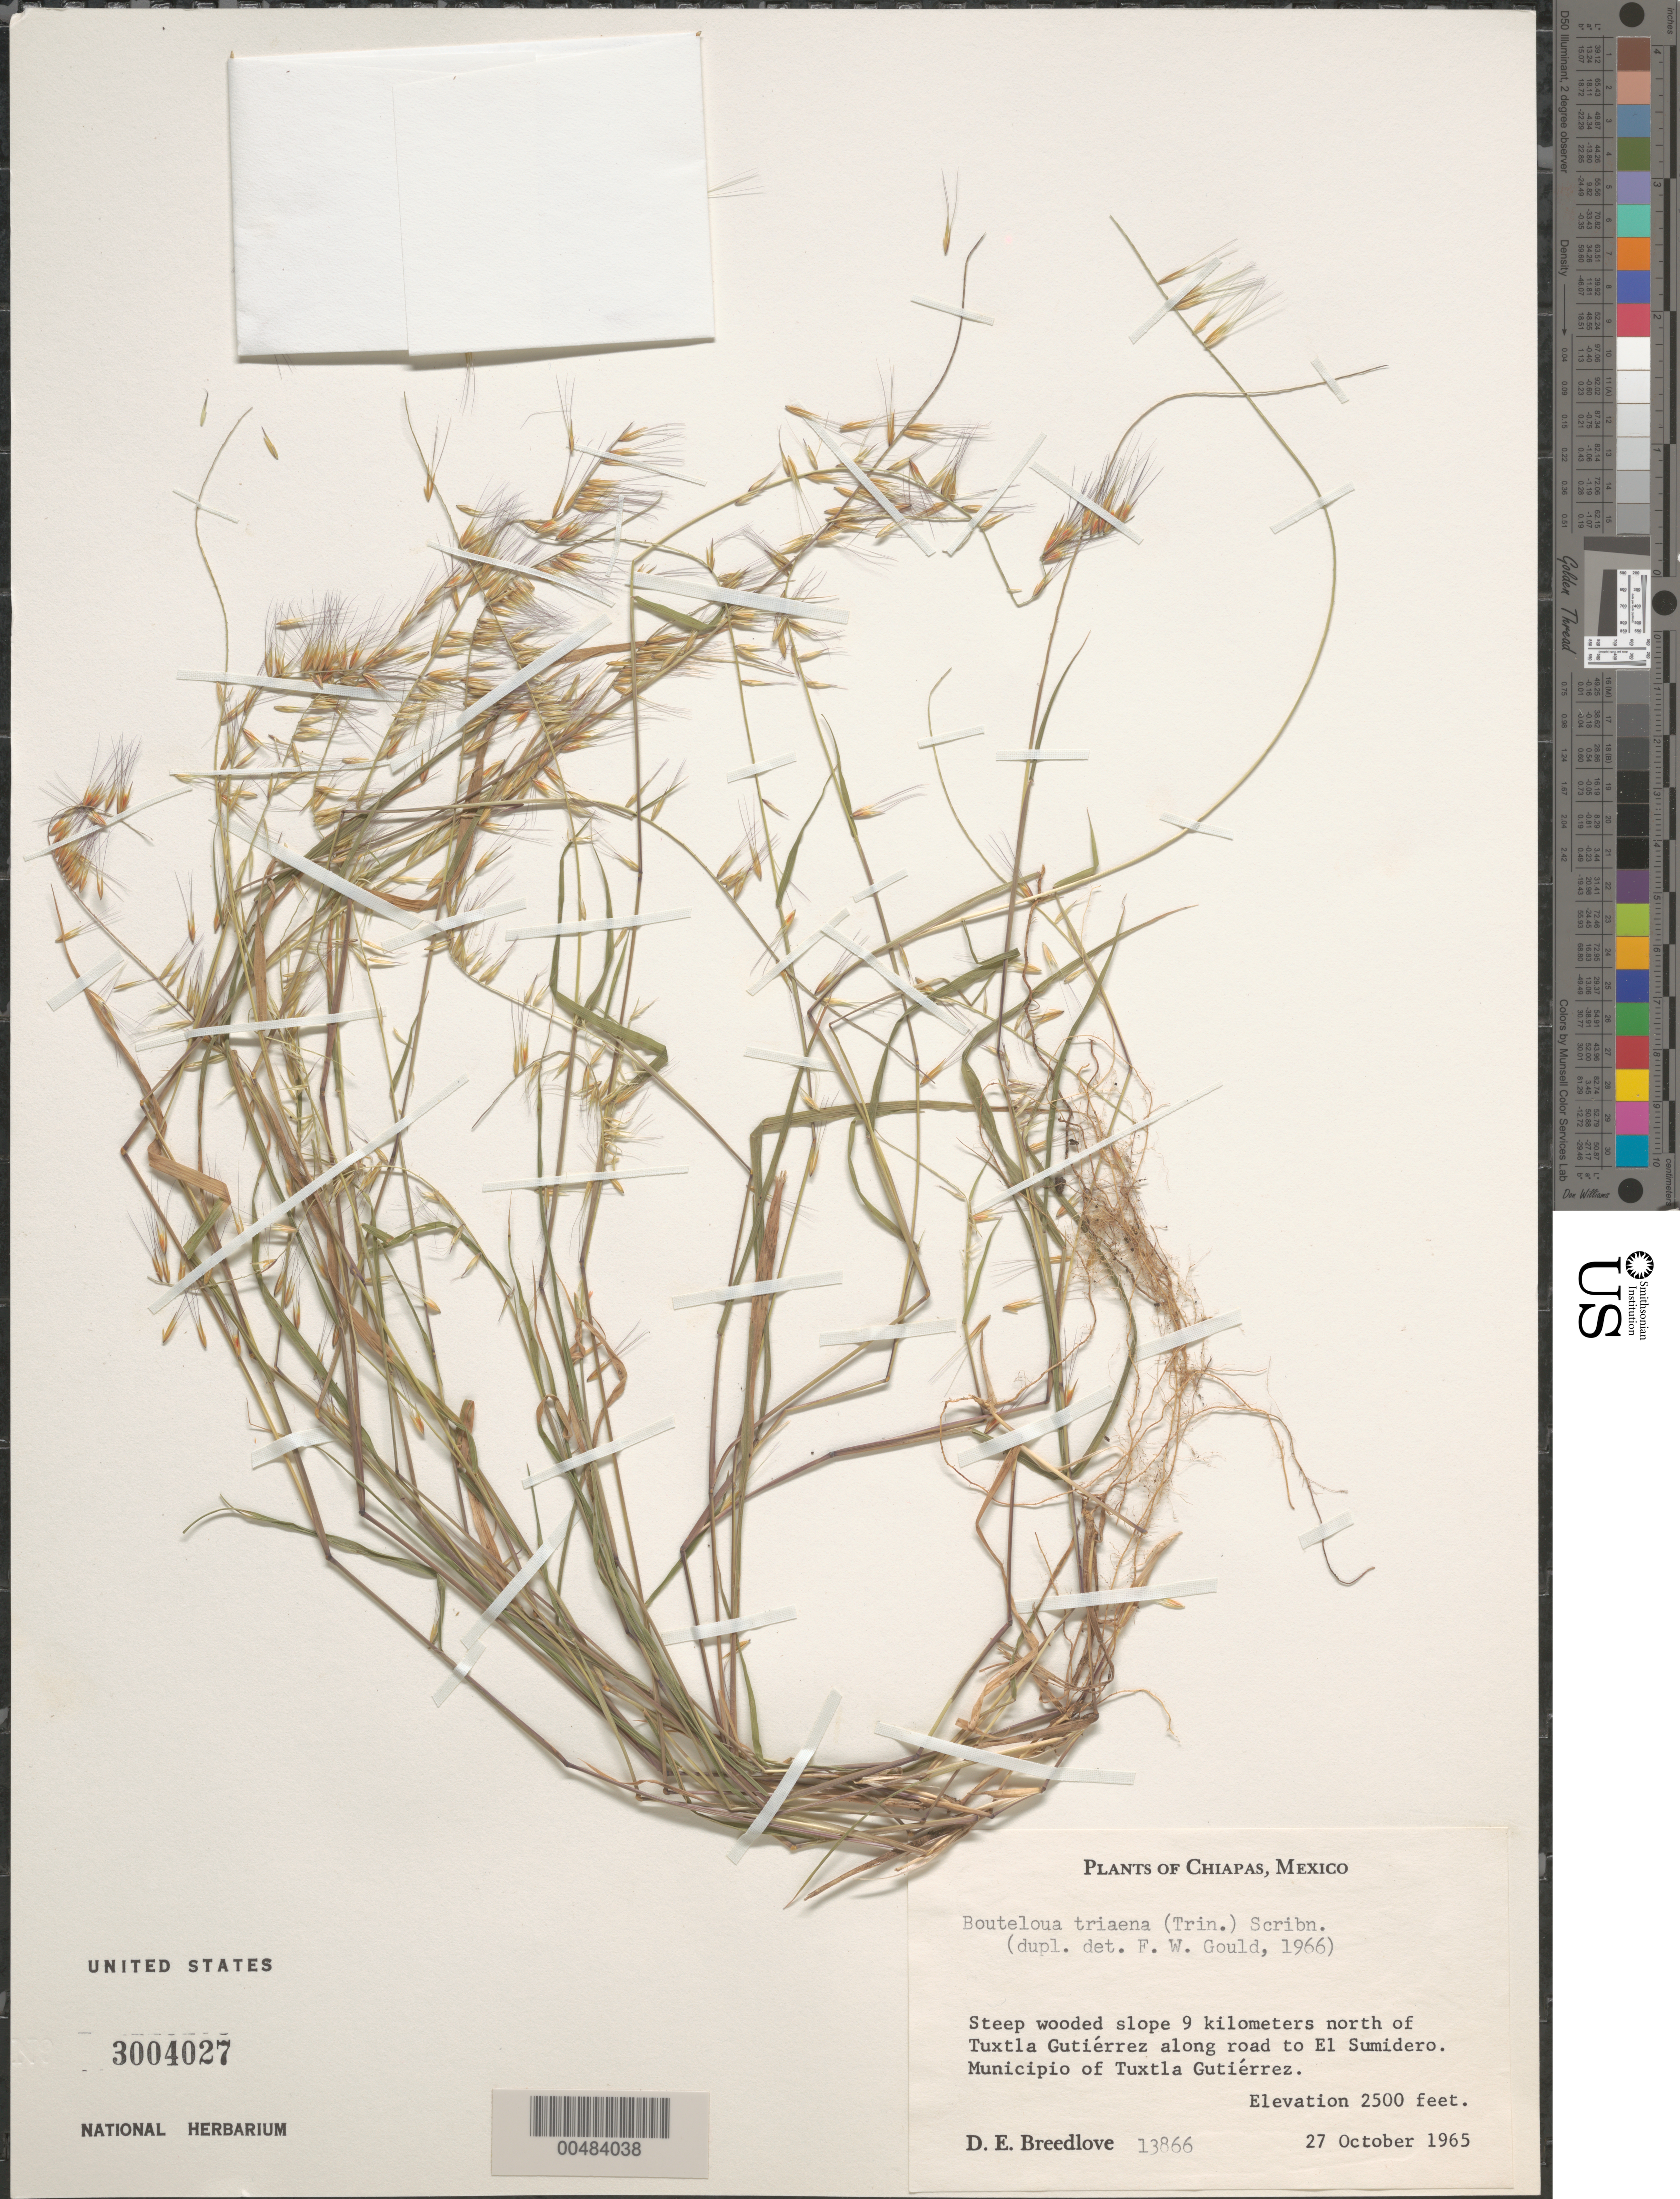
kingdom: Plantae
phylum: Tracheophyta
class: Liliopsida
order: Poales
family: Poaceae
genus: Bouteloua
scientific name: Bouteloua triaena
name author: (Trin. ex Spreng.) Scribn.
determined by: Gould, F. W.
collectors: D. E. Breedlove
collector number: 13866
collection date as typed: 27 Oct 1965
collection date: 1965-10-27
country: Mexico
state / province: Chiapas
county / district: Tuxtla Gutiérrez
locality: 9 km N of Tuxtla Gutiérrez along road to El Sumidero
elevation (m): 762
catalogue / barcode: US 3004027